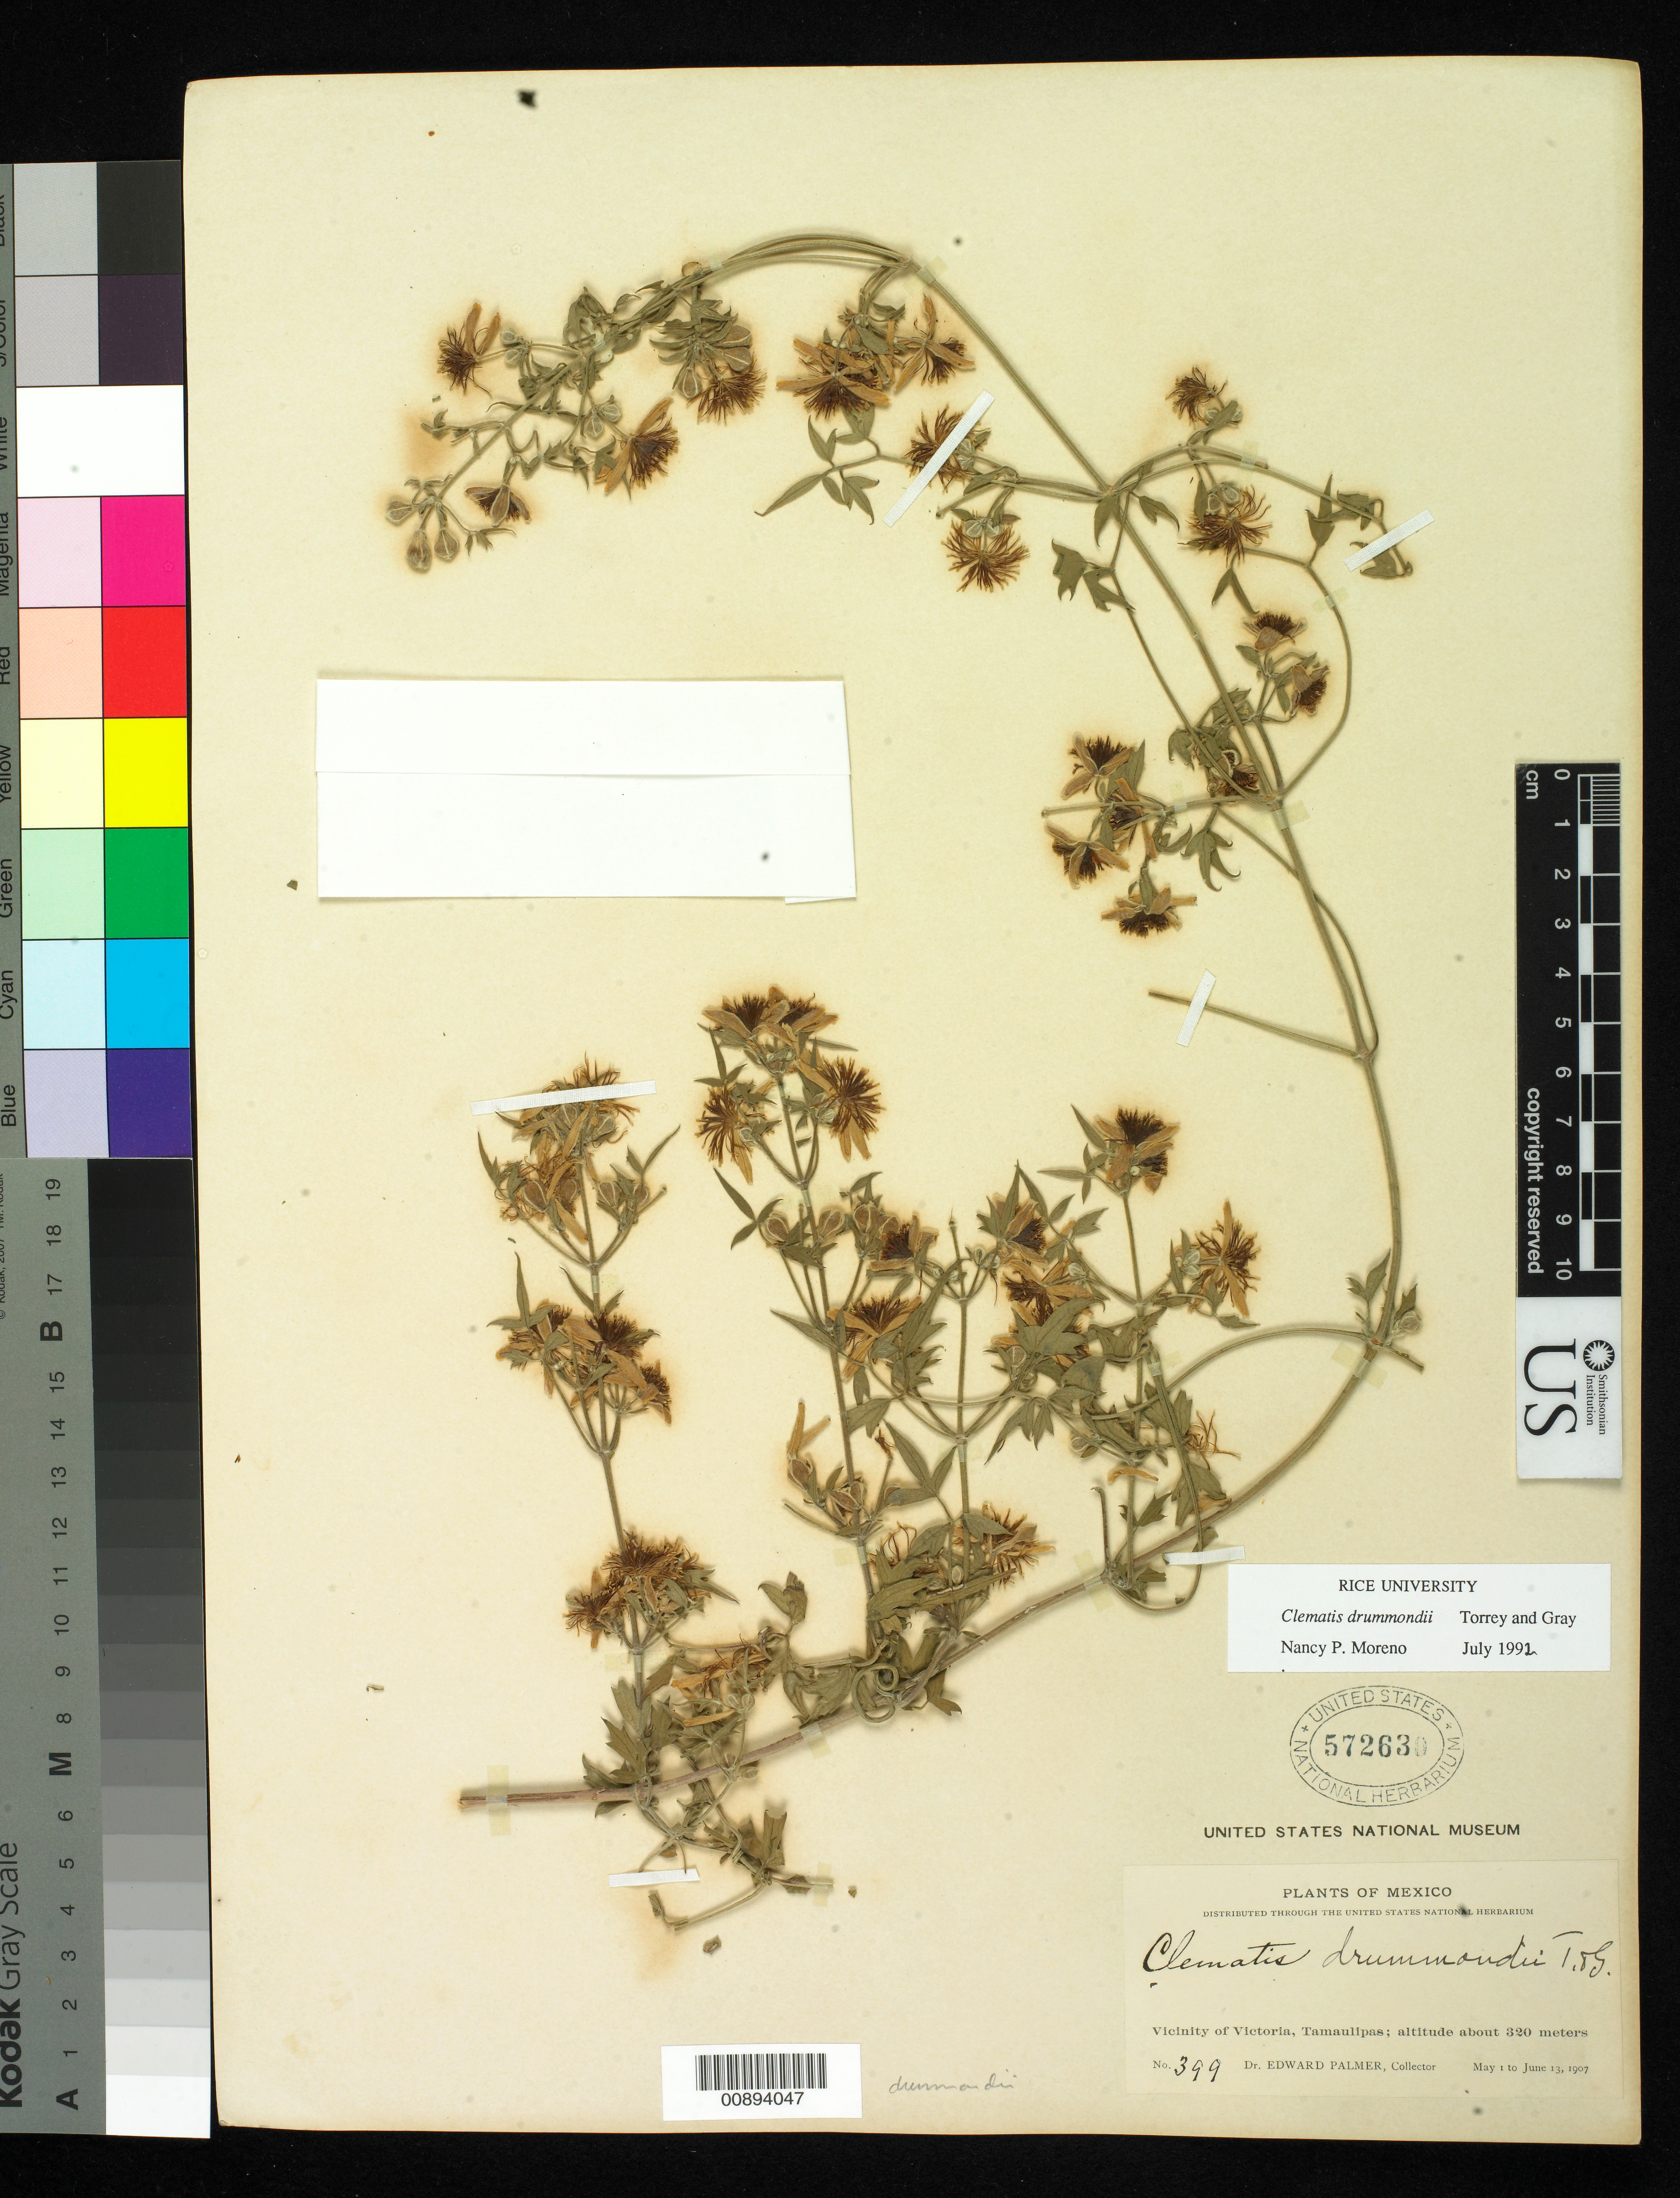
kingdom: Plantae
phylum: Tracheophyta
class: Magnoliopsida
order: Ranunculales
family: Ranunculaceae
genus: Clematis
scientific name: Clematis drummondii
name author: Torr. & A. Gray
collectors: E. Palmer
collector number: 399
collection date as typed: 01 May 1907 to 13 Jun 1907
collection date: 1907-05-01/1907-06-13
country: Mexico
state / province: Tamaulipas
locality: Vicinity of Victoria.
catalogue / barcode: US 572630